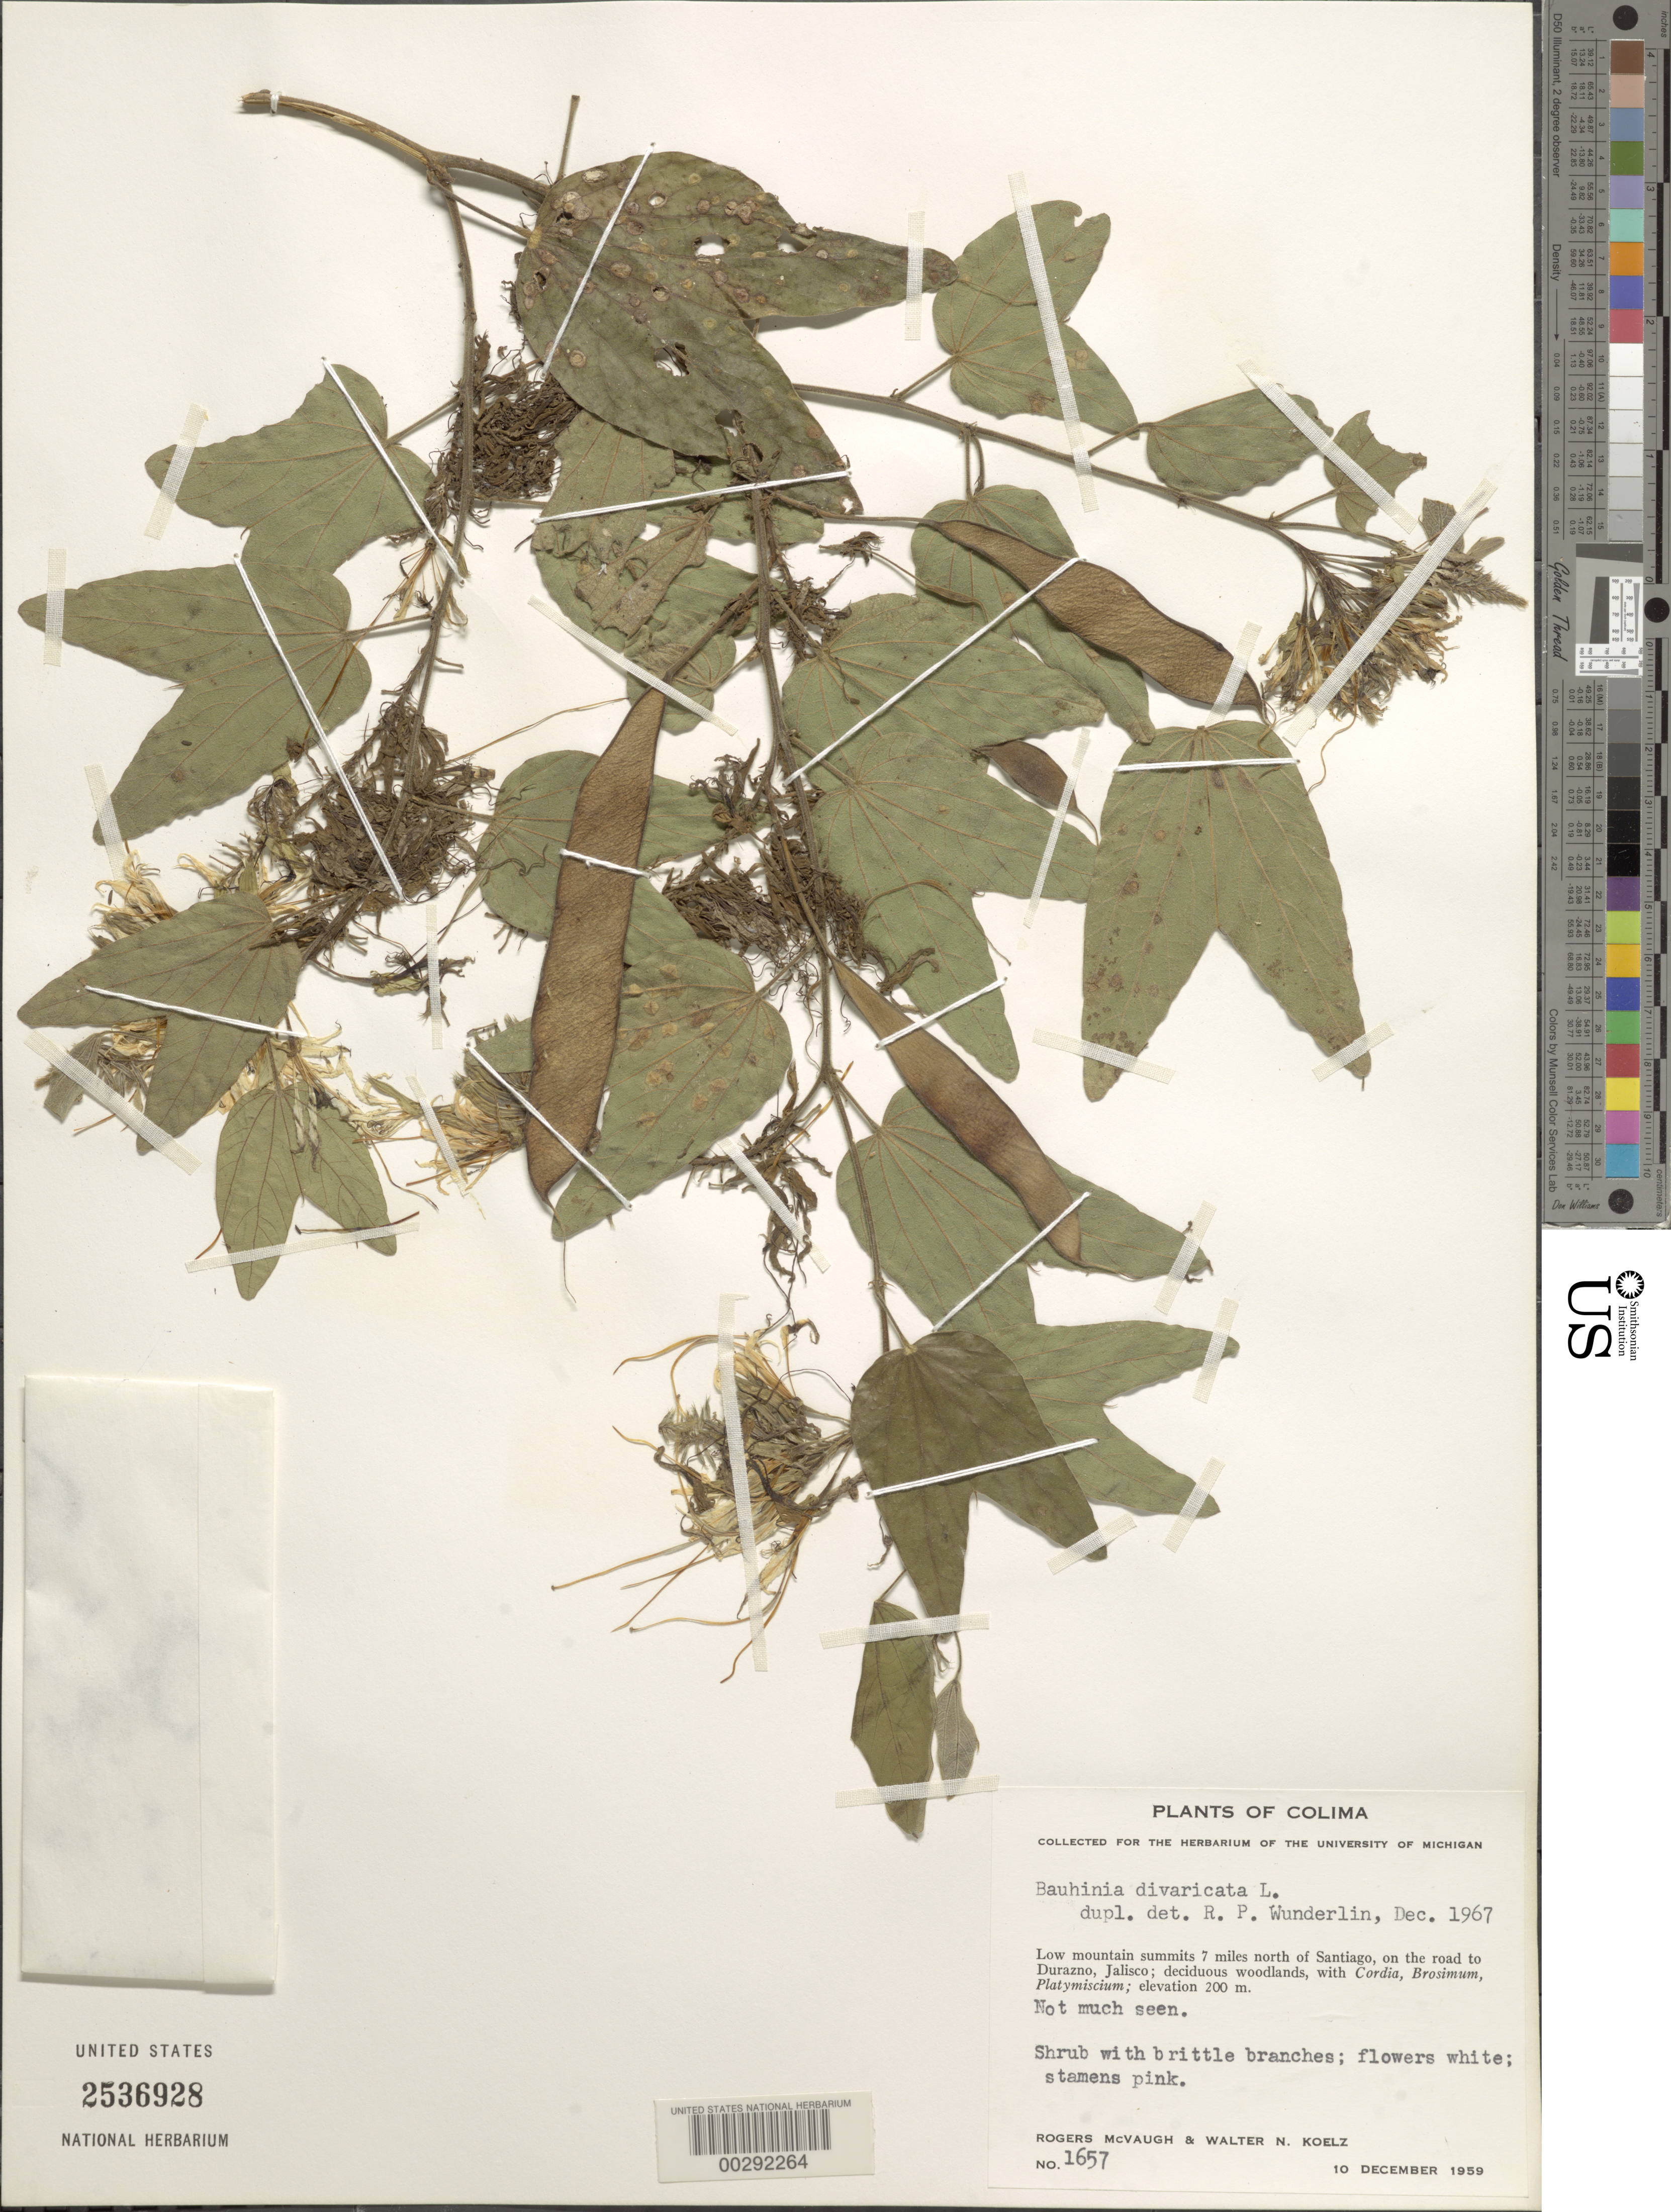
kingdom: Plantae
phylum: Tracheophyta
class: Magnoliopsida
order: Fabales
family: Fabaceae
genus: Bauhinia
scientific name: Bauhinia divaricata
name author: L.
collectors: R. McVaugh & W. N. Koelz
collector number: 1657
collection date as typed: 10 Dec 1959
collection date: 1959-12-10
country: Mexico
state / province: Colima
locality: Low mountain summits 7 mi N of Santiago, on road to Durazno, Jalisco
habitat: Deciduous woodlands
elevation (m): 200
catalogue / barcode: US 2536928